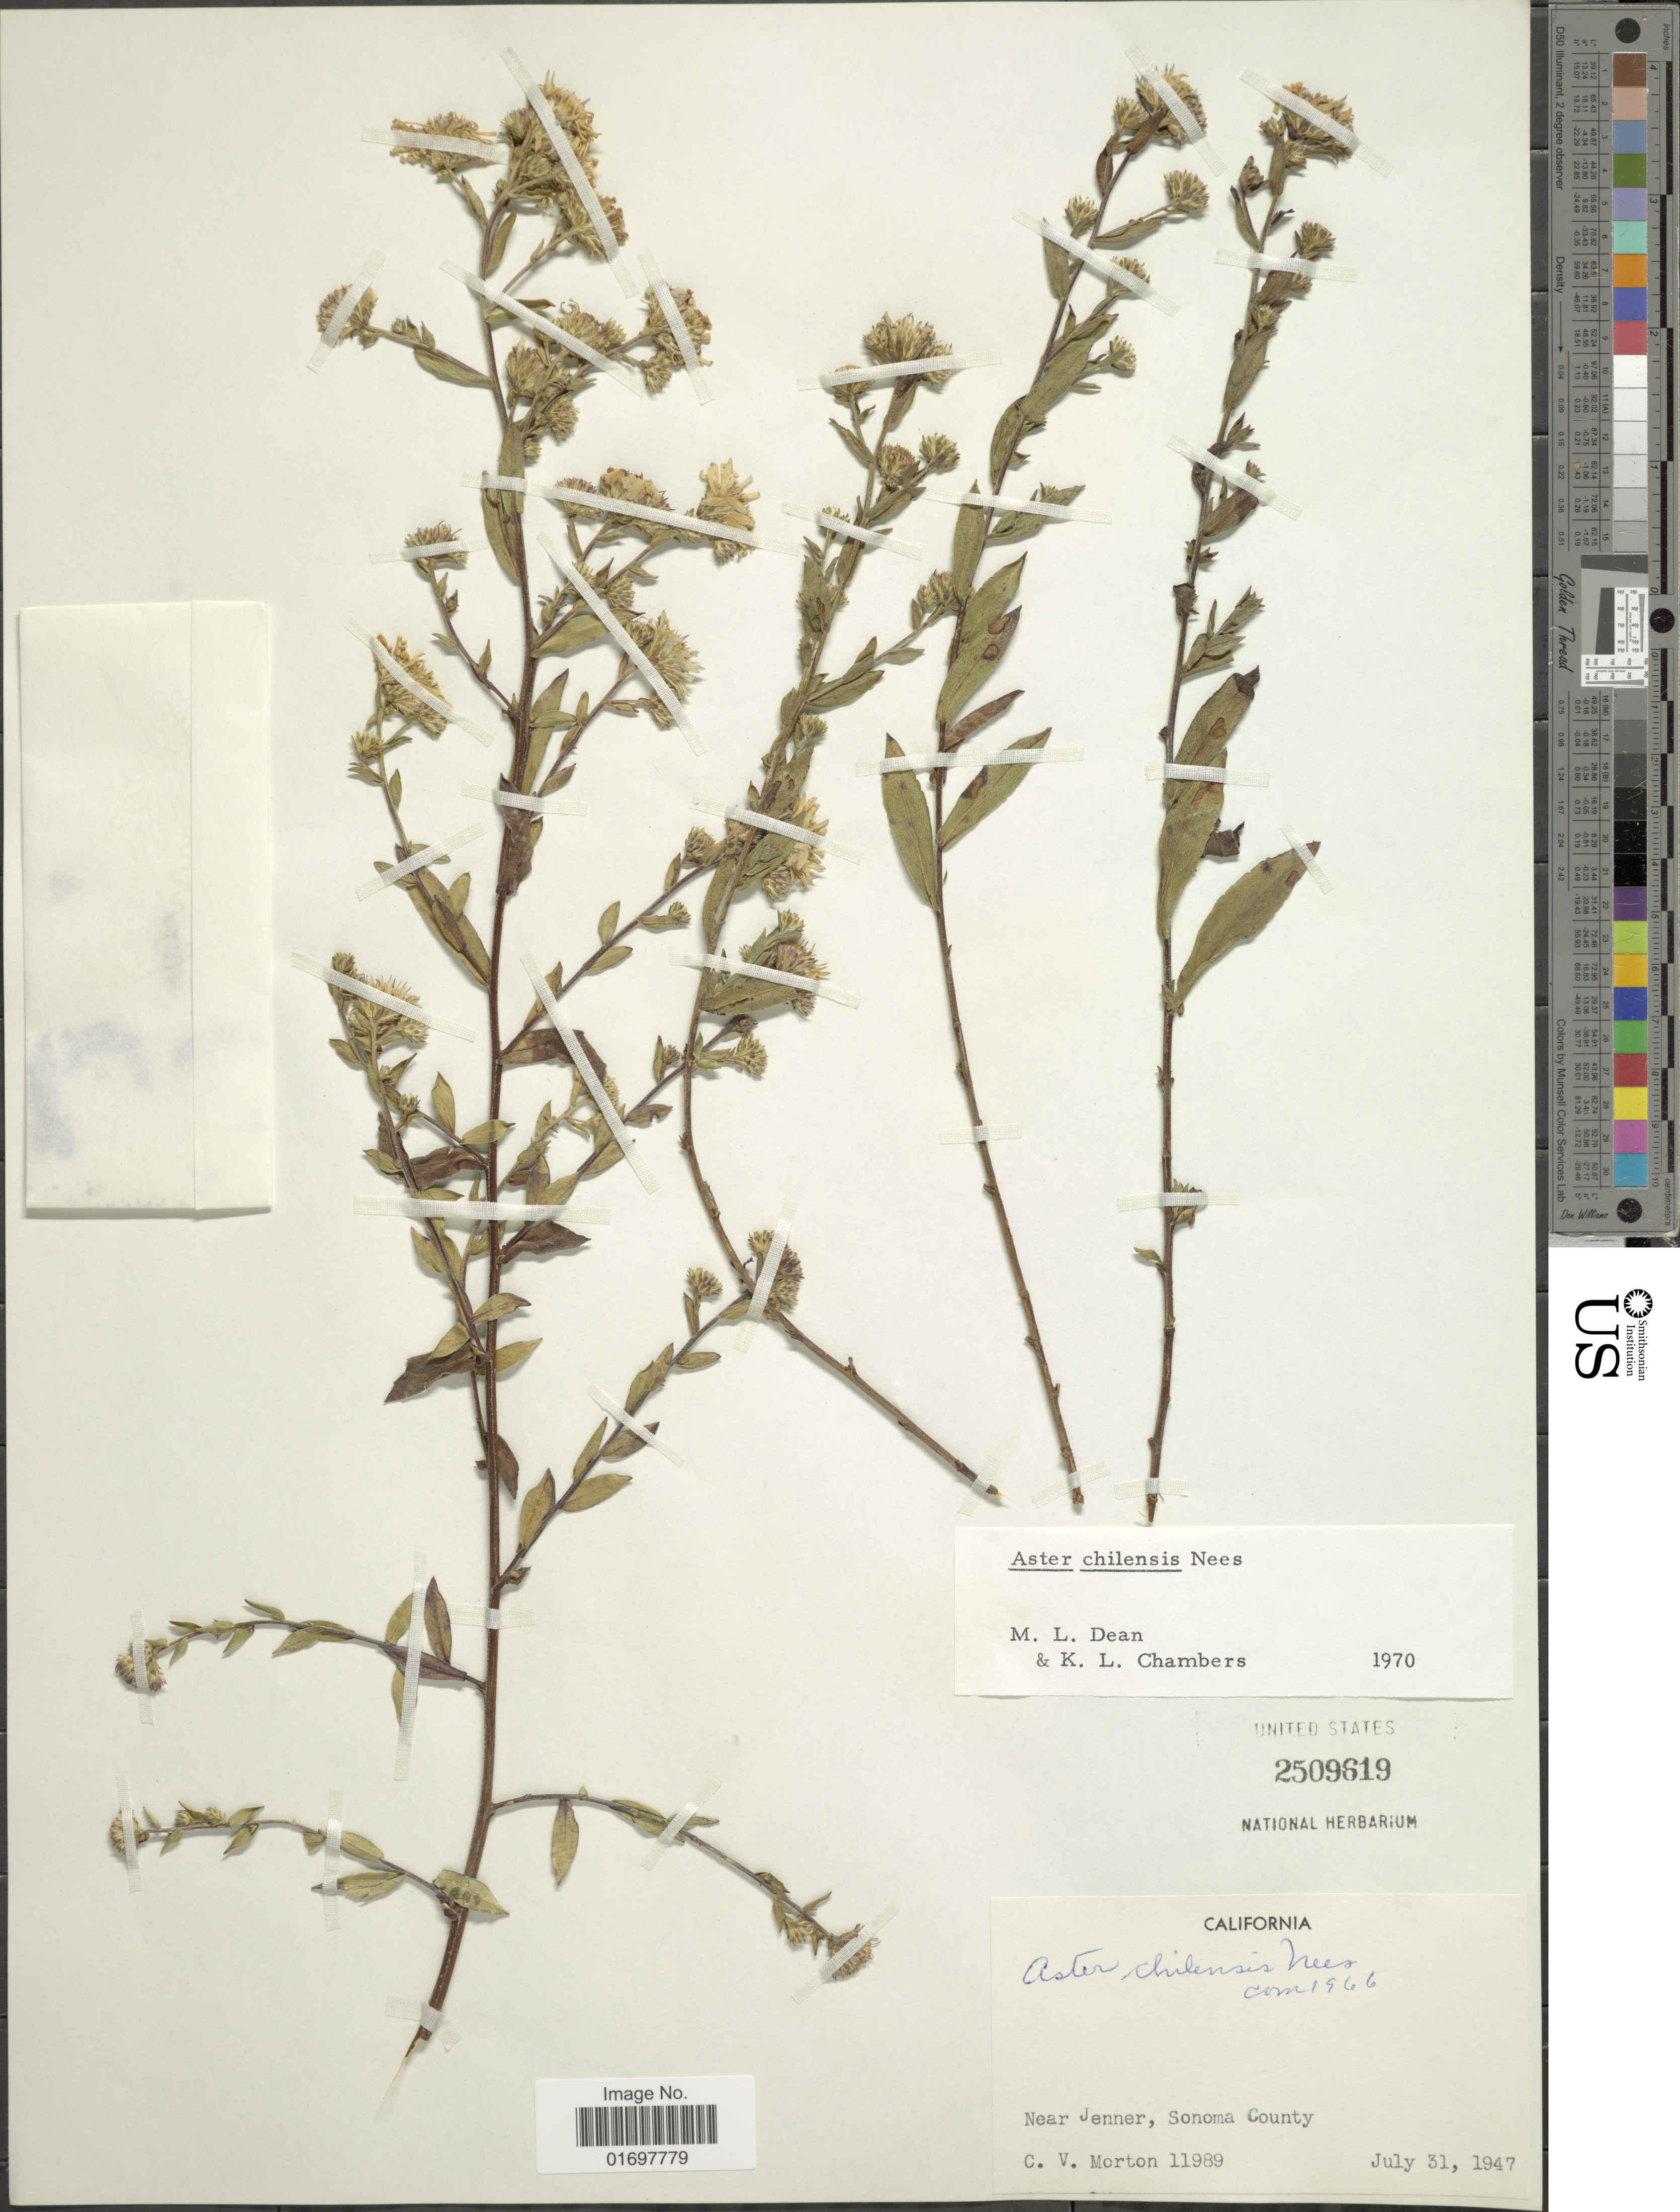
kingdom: Plantae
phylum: Tracheophyta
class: Magnoliopsida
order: Asterales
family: Asteraceae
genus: Symphyotrichum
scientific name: Symphyotrichum chilense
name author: (Nees) G.L. Nesom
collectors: C. V. Morton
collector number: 11989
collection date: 1947-07-31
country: United States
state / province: California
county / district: Sonoma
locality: Near Jenner, Sonoma County.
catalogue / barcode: US 2509619